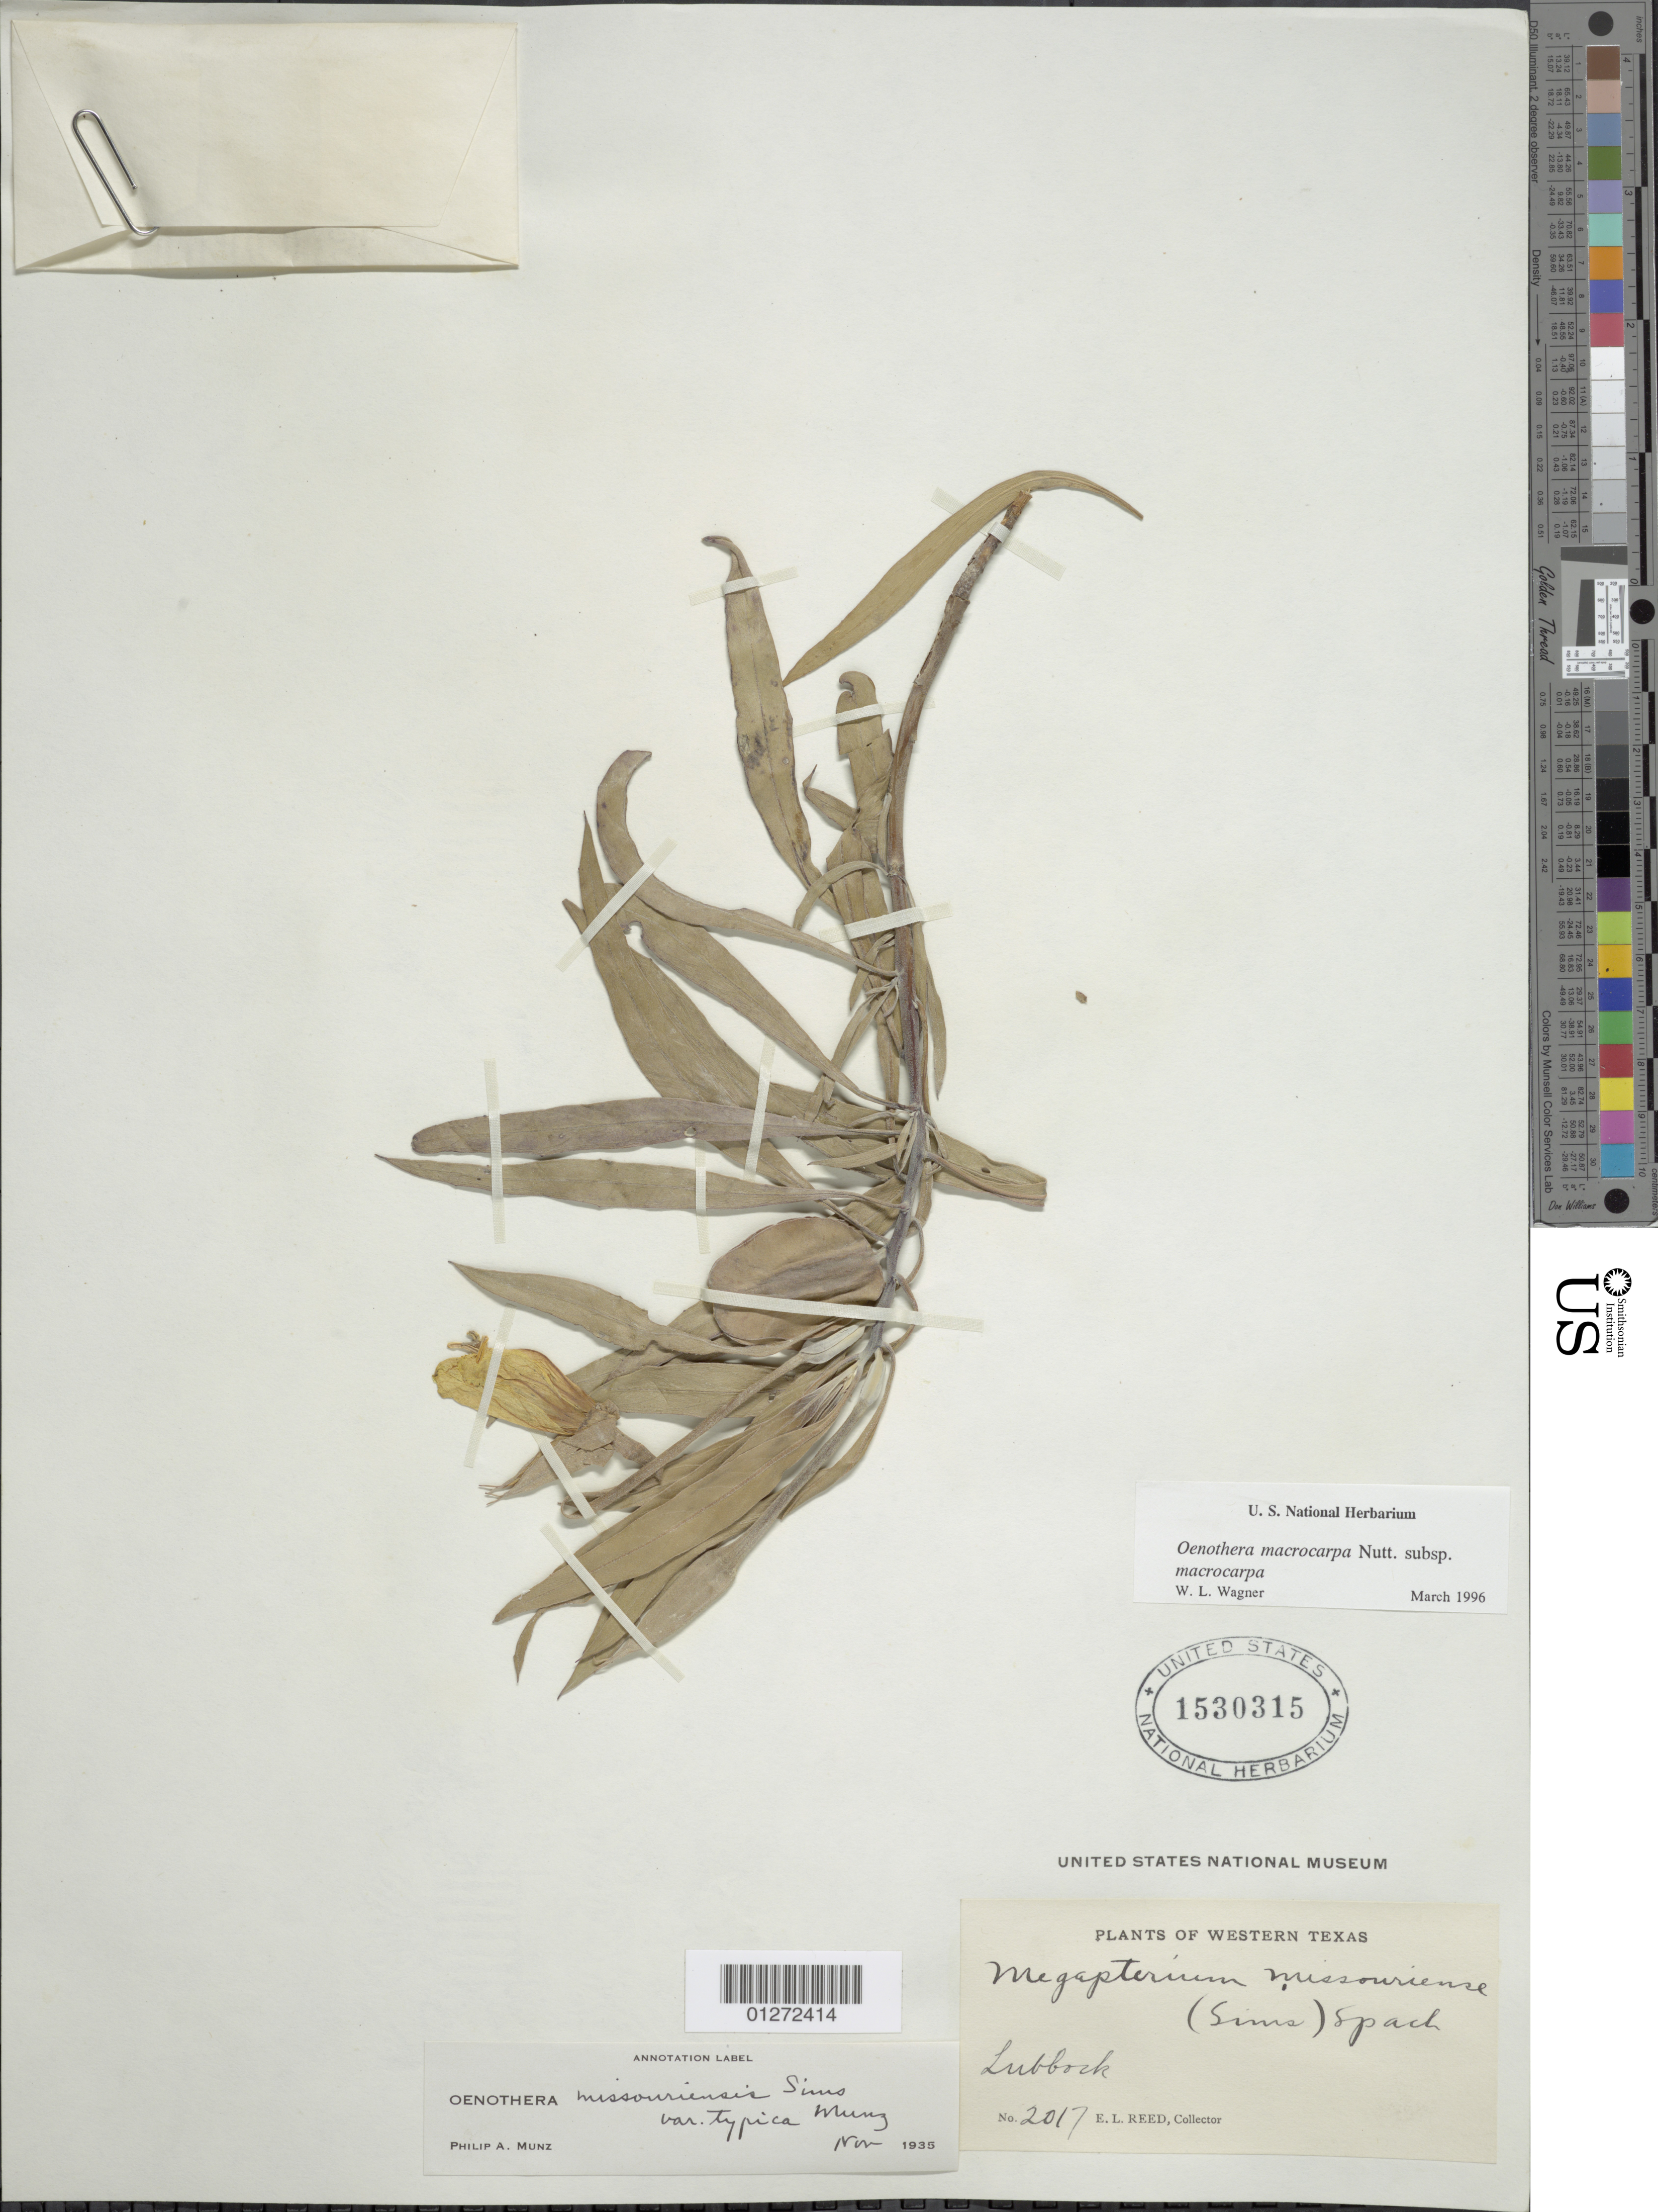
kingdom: Plantae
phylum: Tracheophyta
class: Magnoliopsida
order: Myrtales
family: Onagraceae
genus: Oenothera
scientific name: Oenothera macrocarpa subsp. macrocarpa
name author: Nutt.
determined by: Wagner, W. L., (BOT), Smithsonian Institution - National Museum of Natural History (UNITED STATES)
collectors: E. Reed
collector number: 2017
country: United States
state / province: Texas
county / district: Lubbock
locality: Vicinity of lubbock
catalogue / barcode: US 1530315